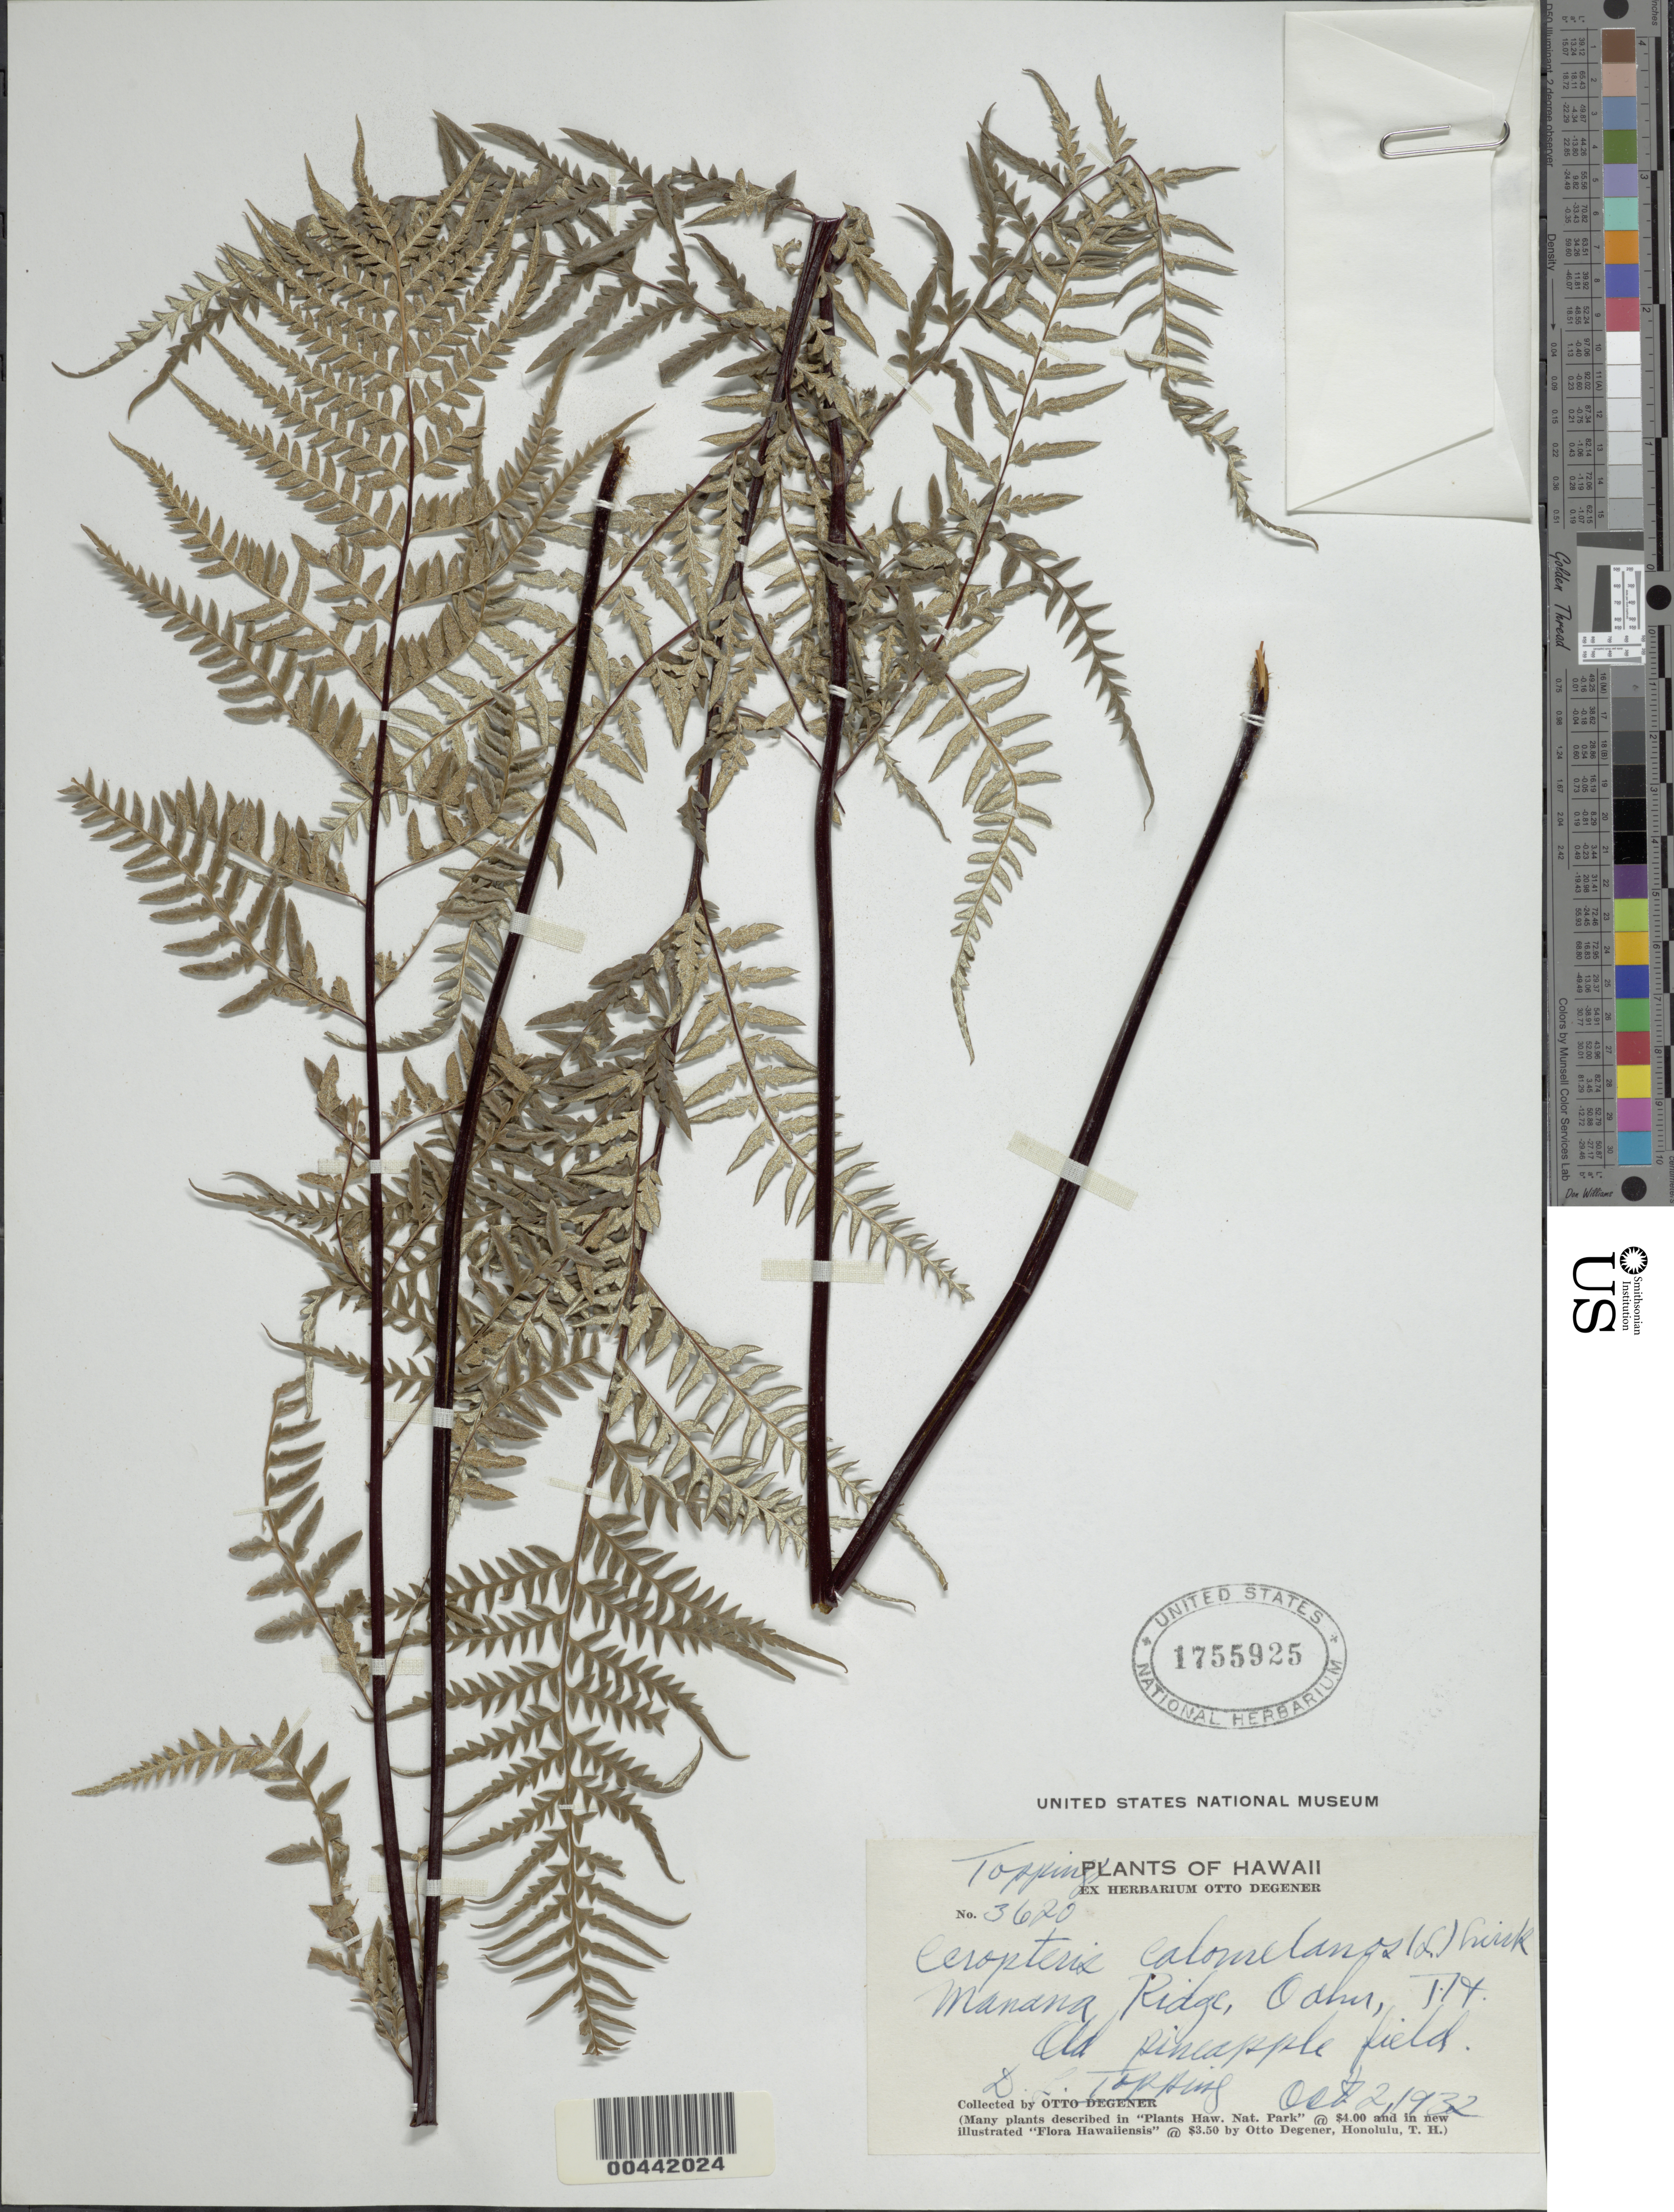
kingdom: Plantae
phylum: Tracheophyta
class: Polypodiopsida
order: Polypodiales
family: Pteridaceae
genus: Pityrogramma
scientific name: Pityrogramma calomelanos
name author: (L.) Link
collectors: D. L. Topping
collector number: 3620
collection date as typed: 2 Oct 1932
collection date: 1932-10-02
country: United States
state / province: Hawaii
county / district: Honolulu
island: Oahu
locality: Manana Ridge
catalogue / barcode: US 1755925